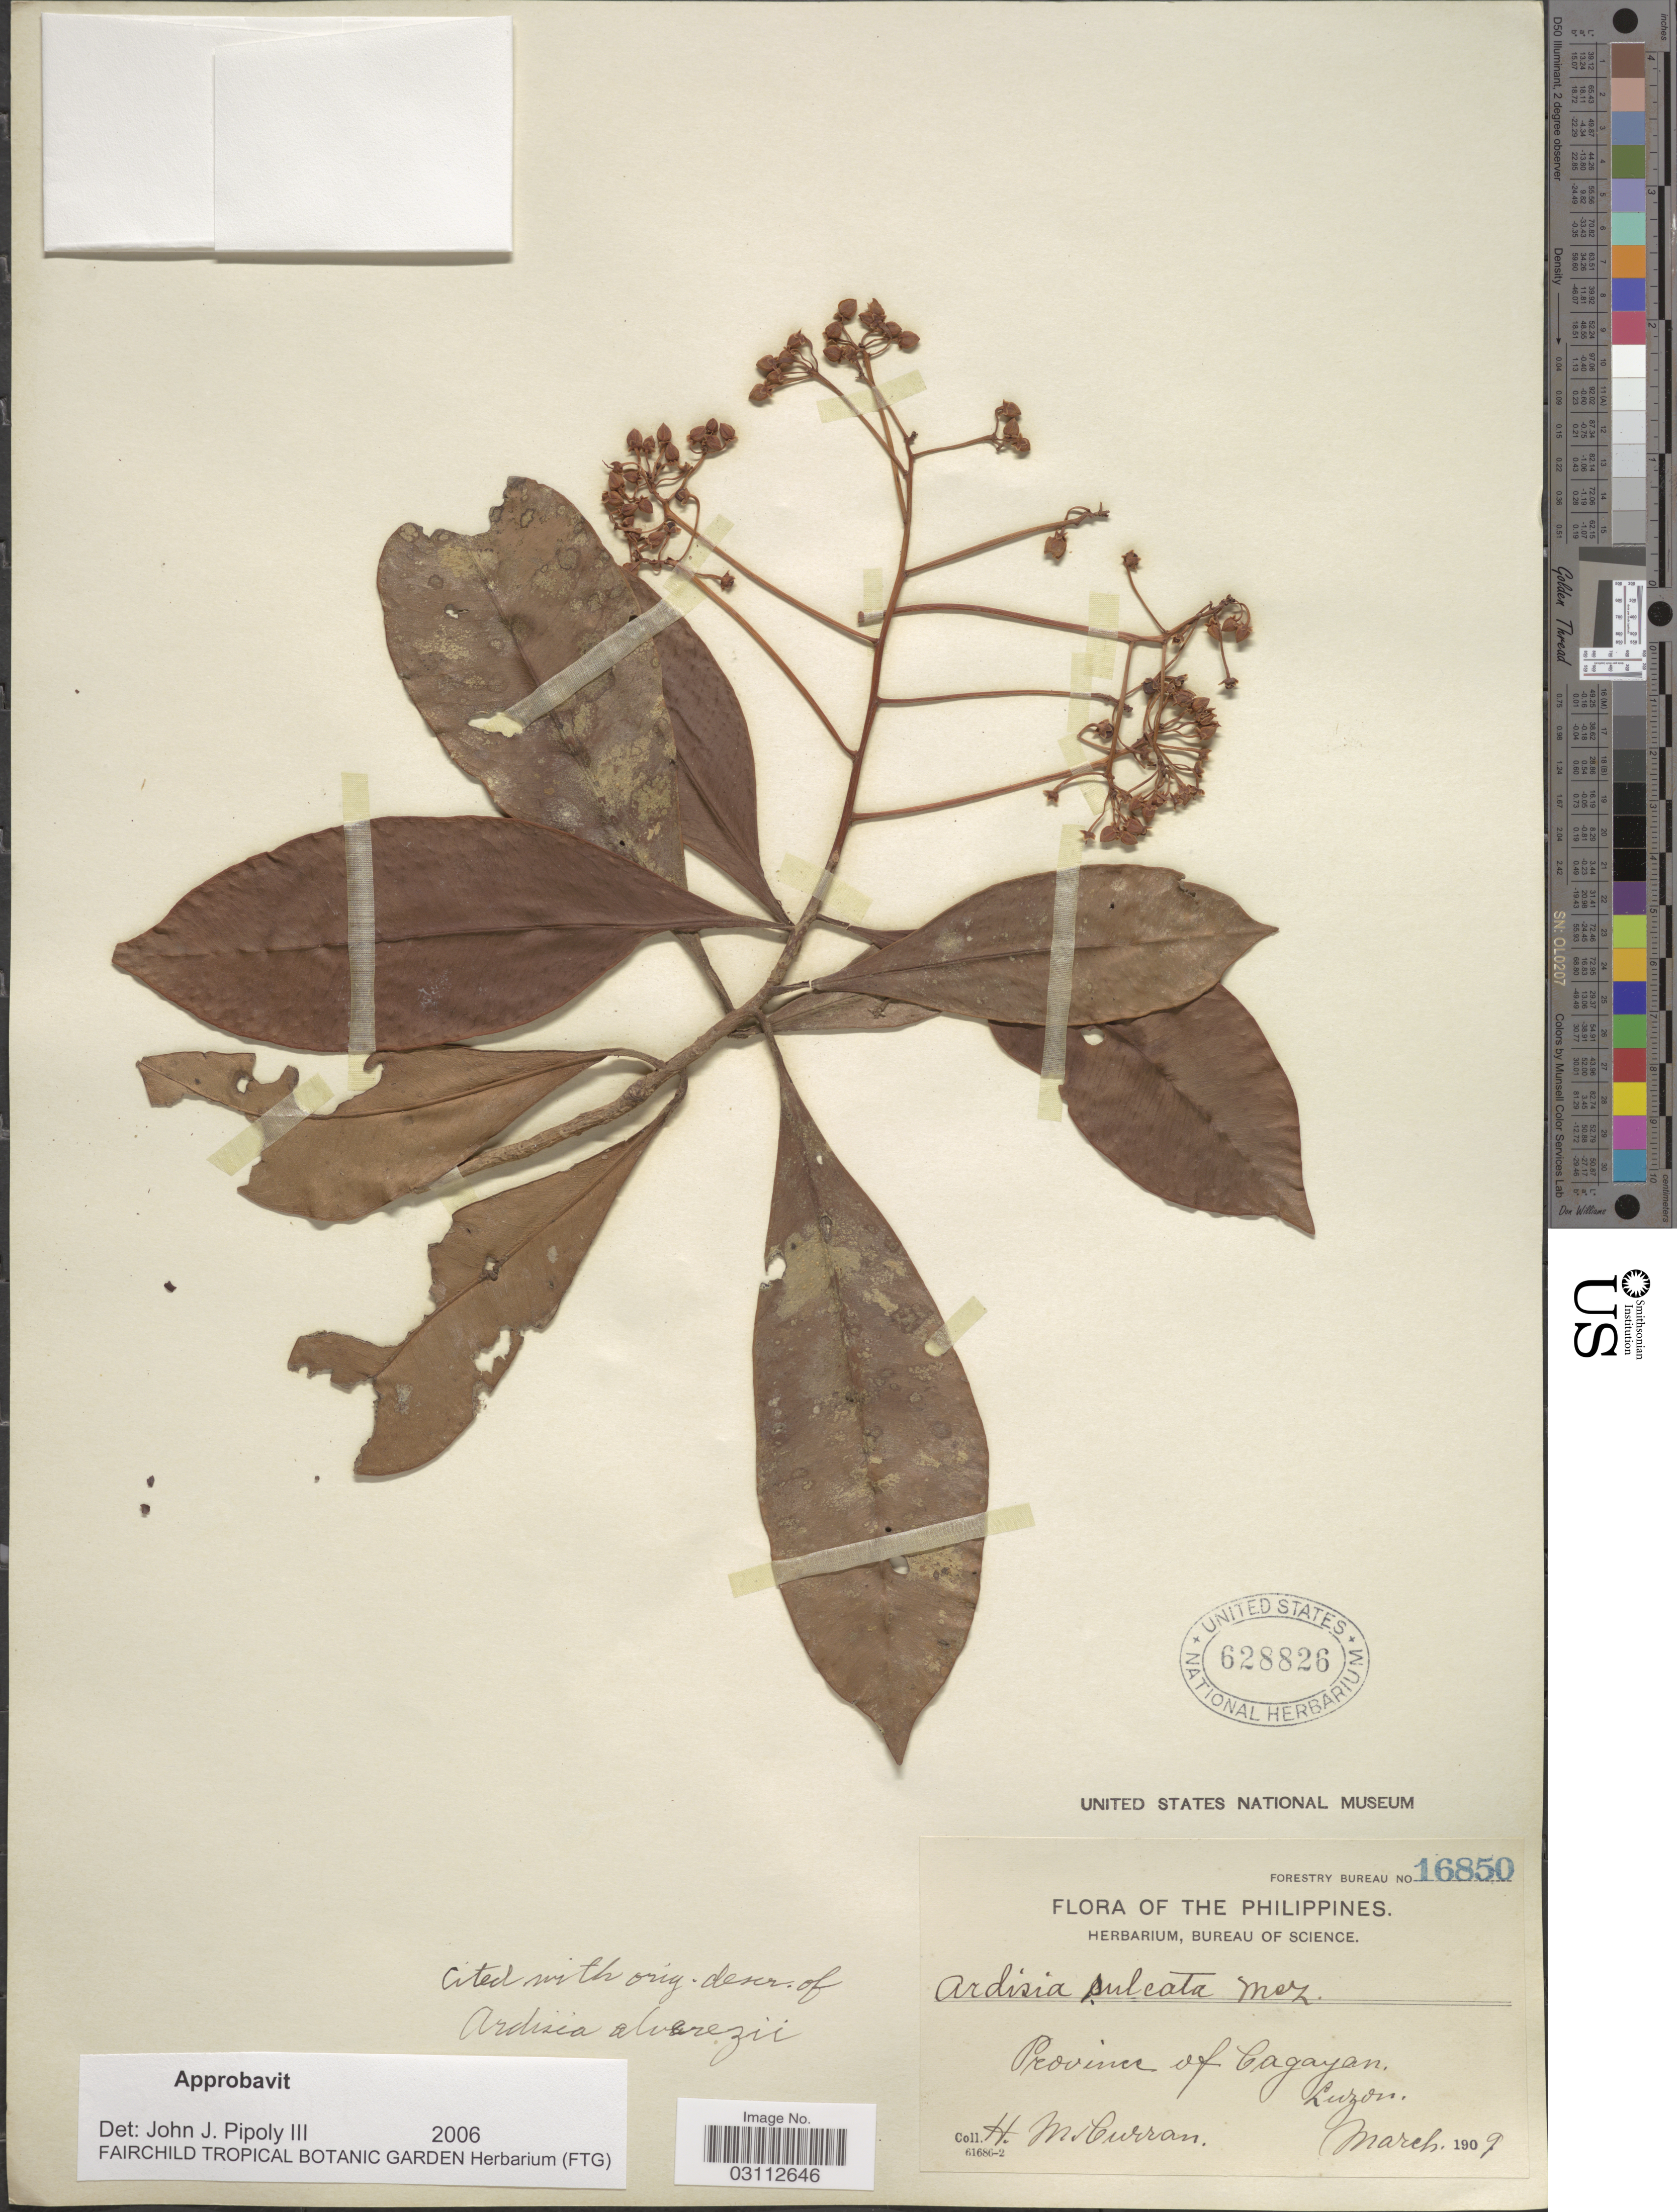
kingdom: Plantae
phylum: Tracheophyta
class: Magnoliopsida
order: Ericales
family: Primulaceae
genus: Ardisia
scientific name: Ardisia alverezii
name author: Merr.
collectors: H. M. Curran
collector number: Forestry Bureau 16850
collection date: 1909-03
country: Philippines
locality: Province of Cagayan, Luzon.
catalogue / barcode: US 628826